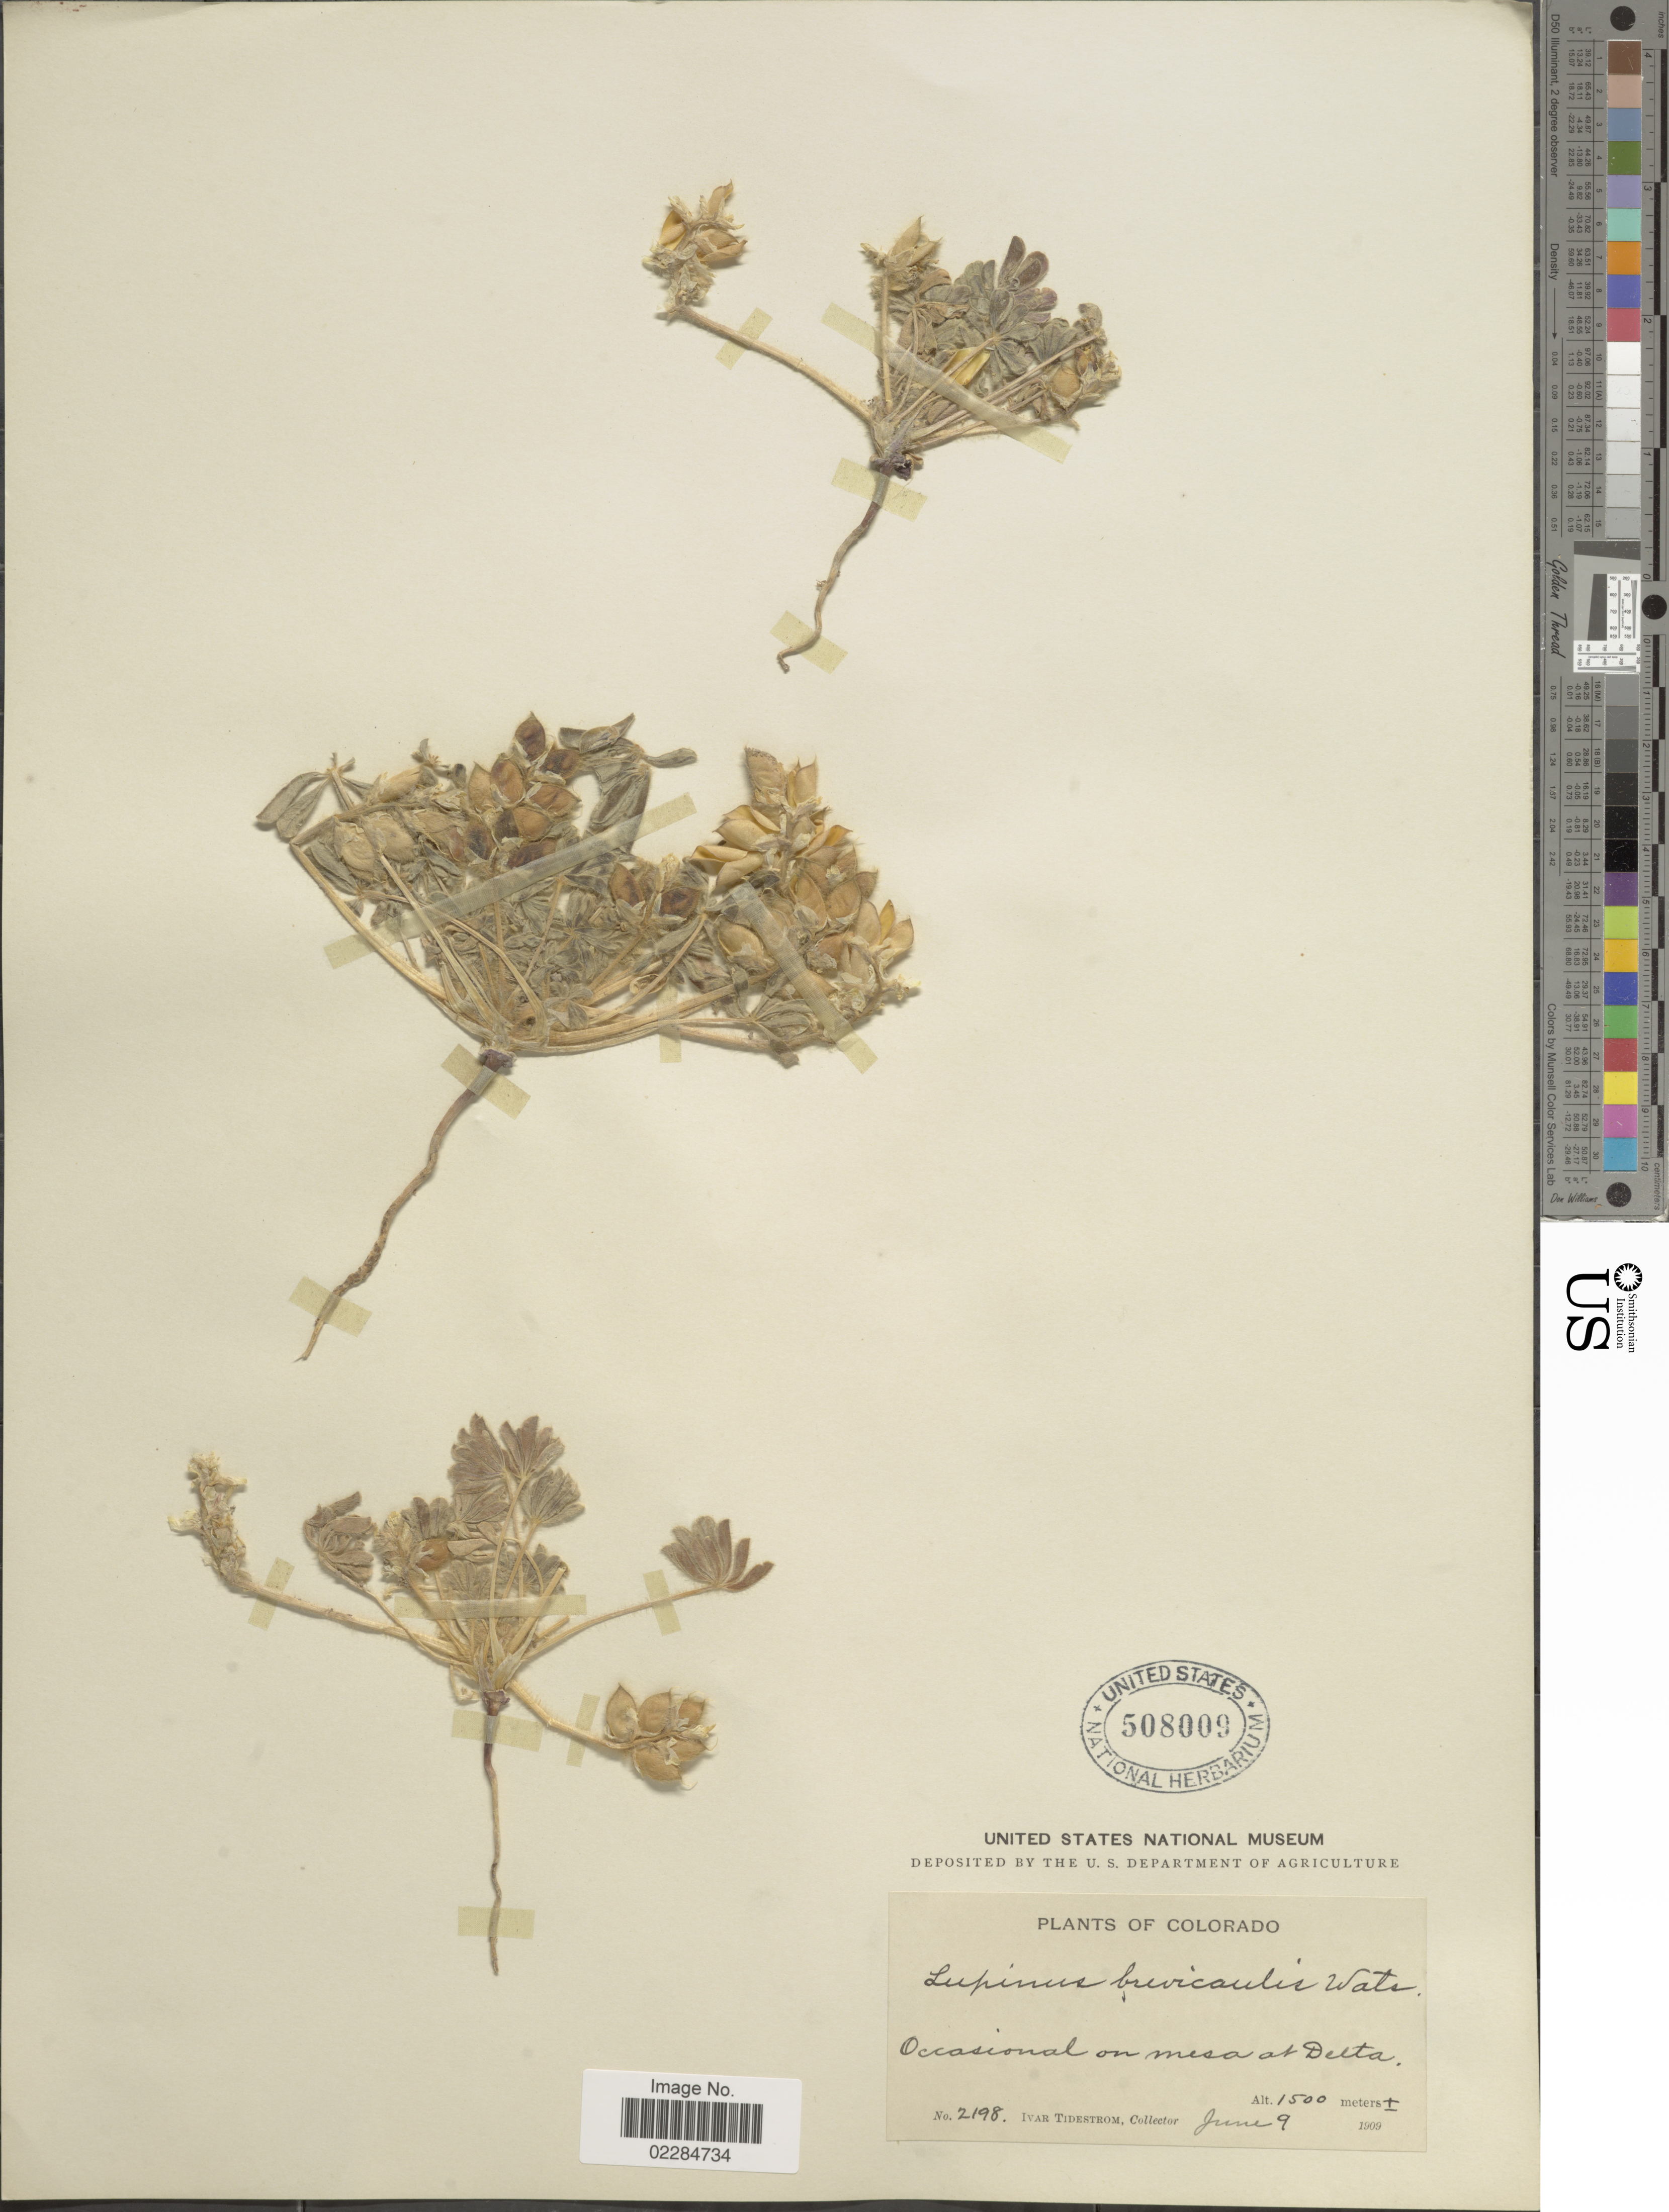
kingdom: Plantae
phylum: Tracheophyta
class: Magnoliopsida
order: Fabales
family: Fabaceae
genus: Lupinus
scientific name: Lupinus brevicaulis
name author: S. Watson in C. King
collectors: I. F. Tidestrom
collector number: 2198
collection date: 1909-06-09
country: United States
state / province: Colorado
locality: Occasional on mesa at Delta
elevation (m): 1500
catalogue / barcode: US 508009